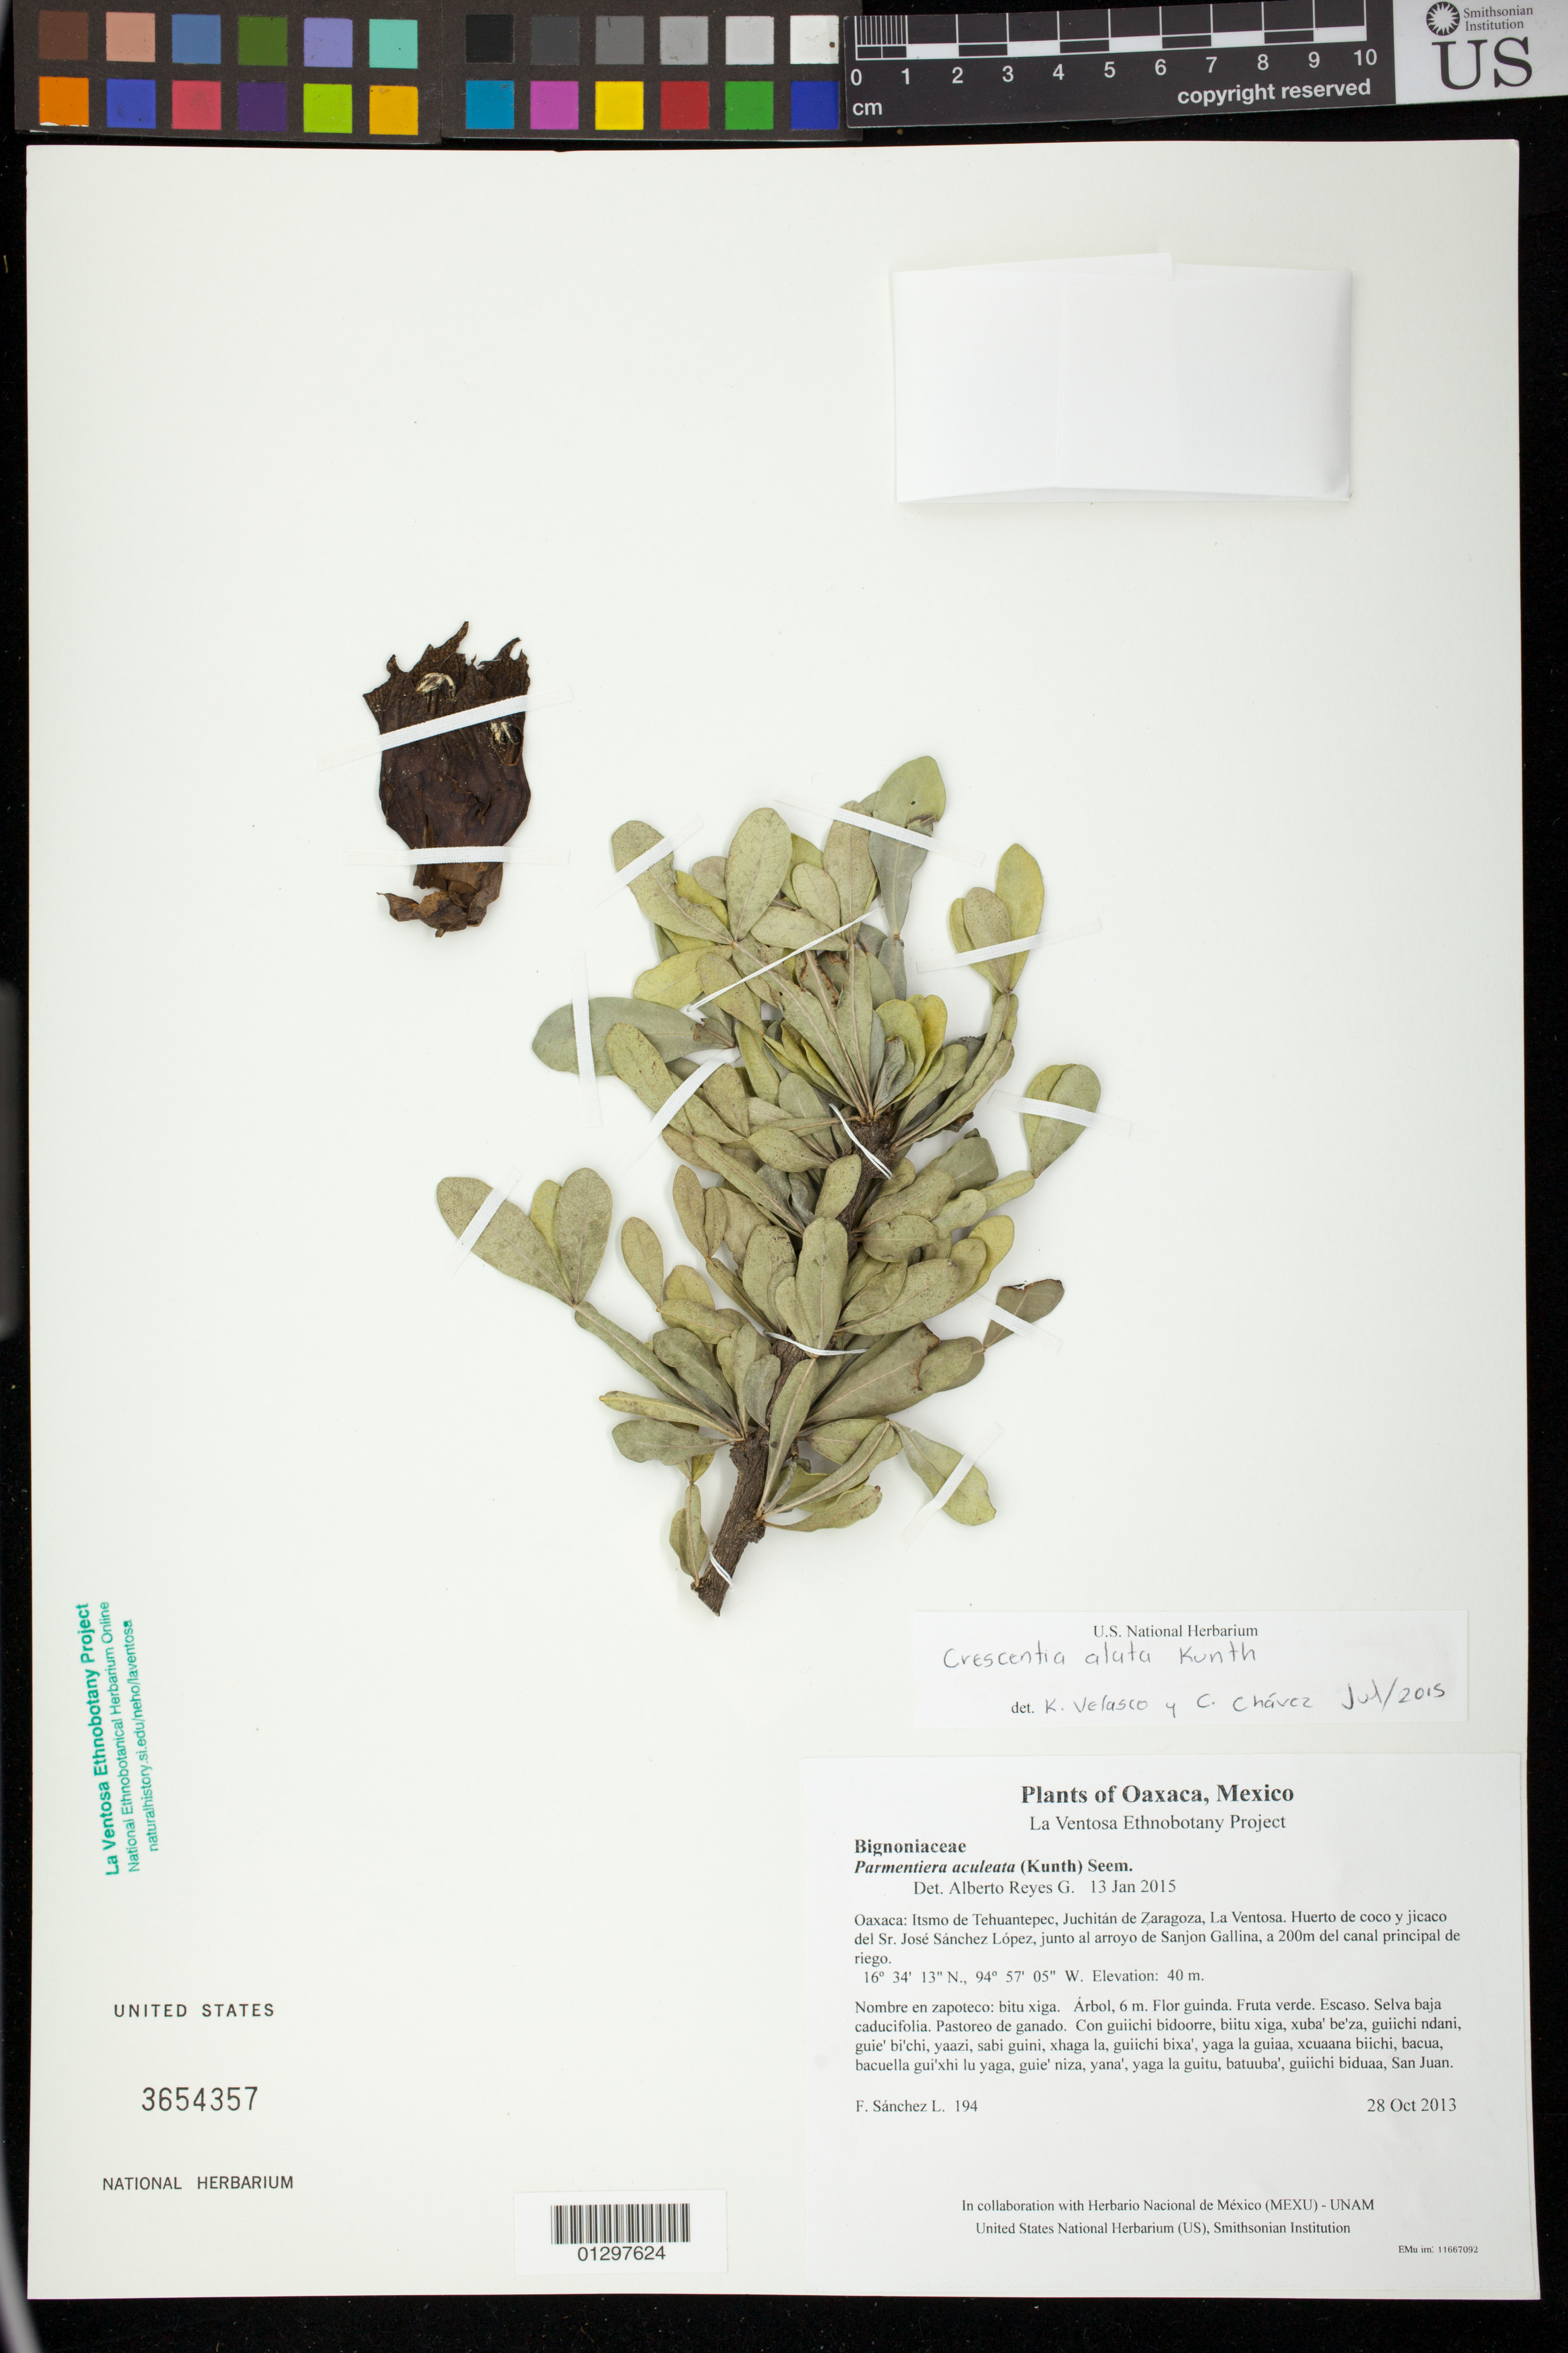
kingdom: Plantae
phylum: Tracheophyta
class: Magnoliopsida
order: Lamiales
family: Bignoniaceae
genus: Crescentia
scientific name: Crescentia alata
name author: Kunth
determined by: Velasco G., Kenia; Chávez, C.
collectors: F. Sánchez L.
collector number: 194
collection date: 2013-10-28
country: Mexico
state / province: Oaxaca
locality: Itsmo de Tehuantepec, Juchitán de Zaragoza, La Ventosa. Huerto de coco y jicaco del Sr. José Sánchez López, junto al arroyo de Sanjon Gallina, a 200m del canal principal de riego.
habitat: Selva baja caducifolia. Pastoreo de ganado.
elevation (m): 40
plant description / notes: JEBOT, MEXU, SERO, US; Yaga. 6 m. Guie' guinda. Cuaananaxhi naga'. Huaxie'.; morro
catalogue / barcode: US 3654357